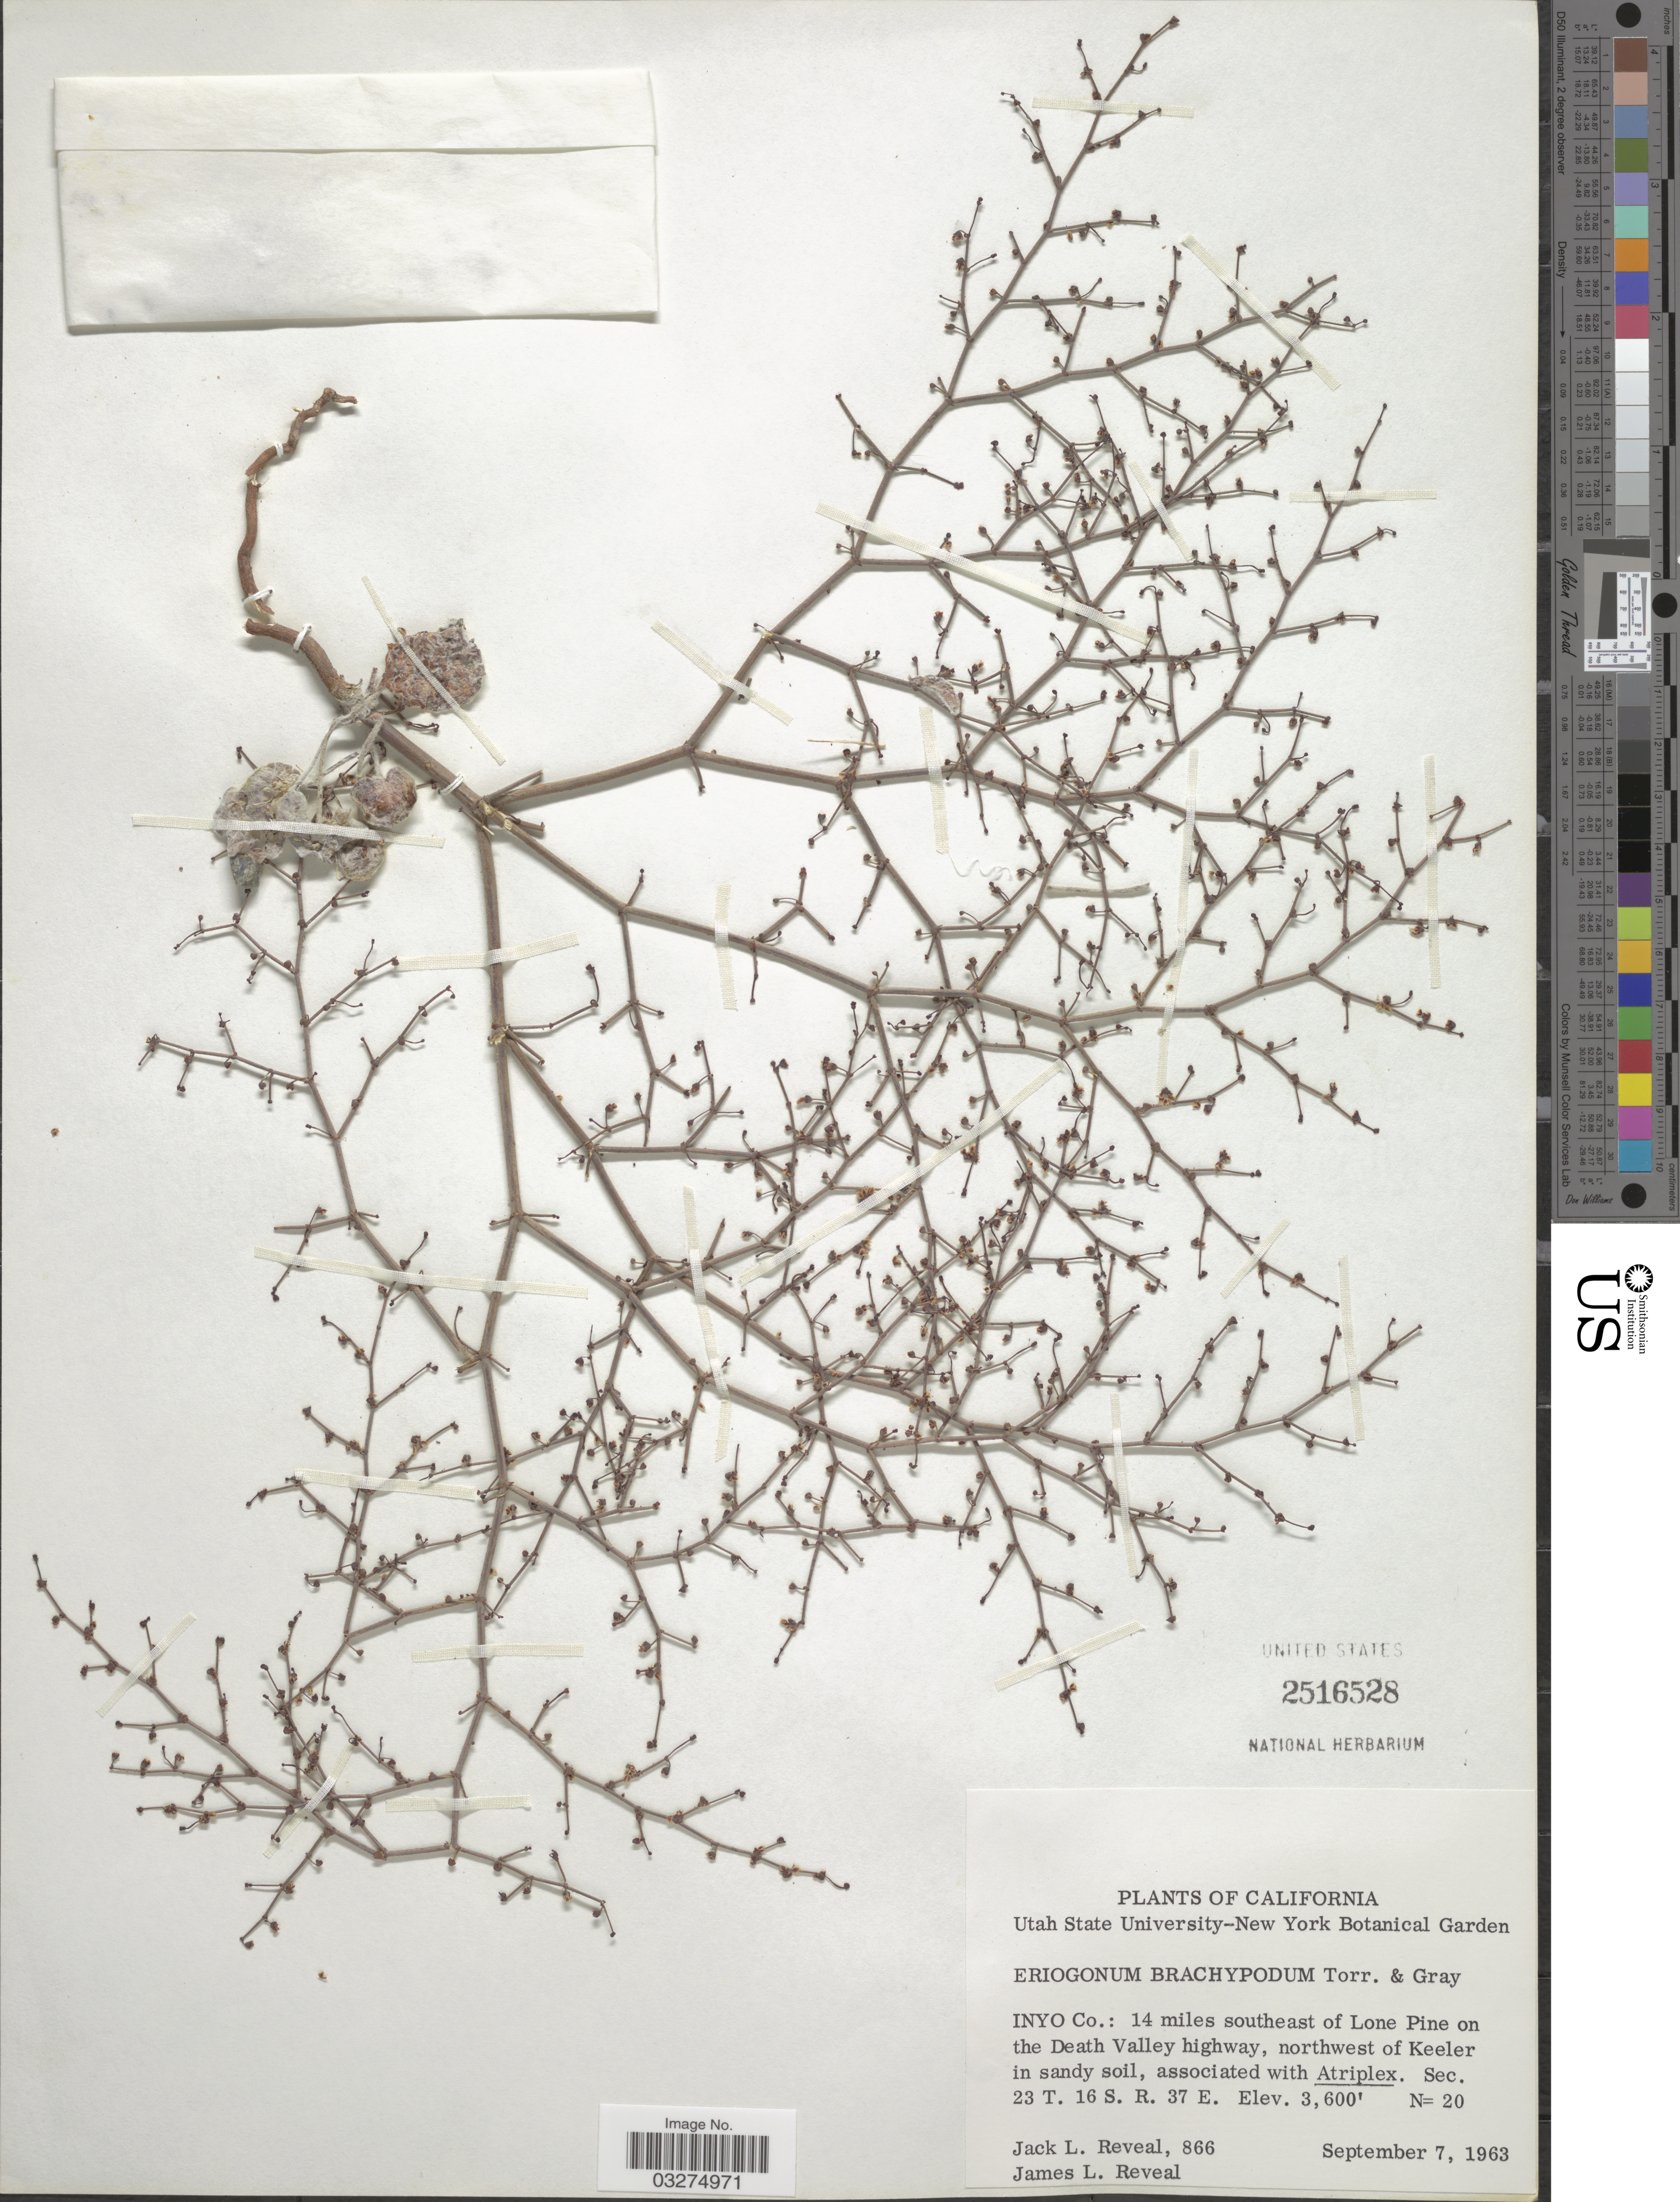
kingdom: Plantae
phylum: Tracheophyta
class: Magnoliopsida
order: Caryophyllales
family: Polygonaceae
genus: Eriogonum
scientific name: Eriogonum brachypodum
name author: Torr. & A. Gray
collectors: J. L. Reveal & J. L. Reveal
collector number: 866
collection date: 1963-09-07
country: United States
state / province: California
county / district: Inyo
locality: Inyo Co.: 14 miles southeast of Lone Pine on the Death Valley highway, northwest of Keeler. Sec. 23 T16S R37E.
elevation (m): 1097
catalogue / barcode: US 2516528